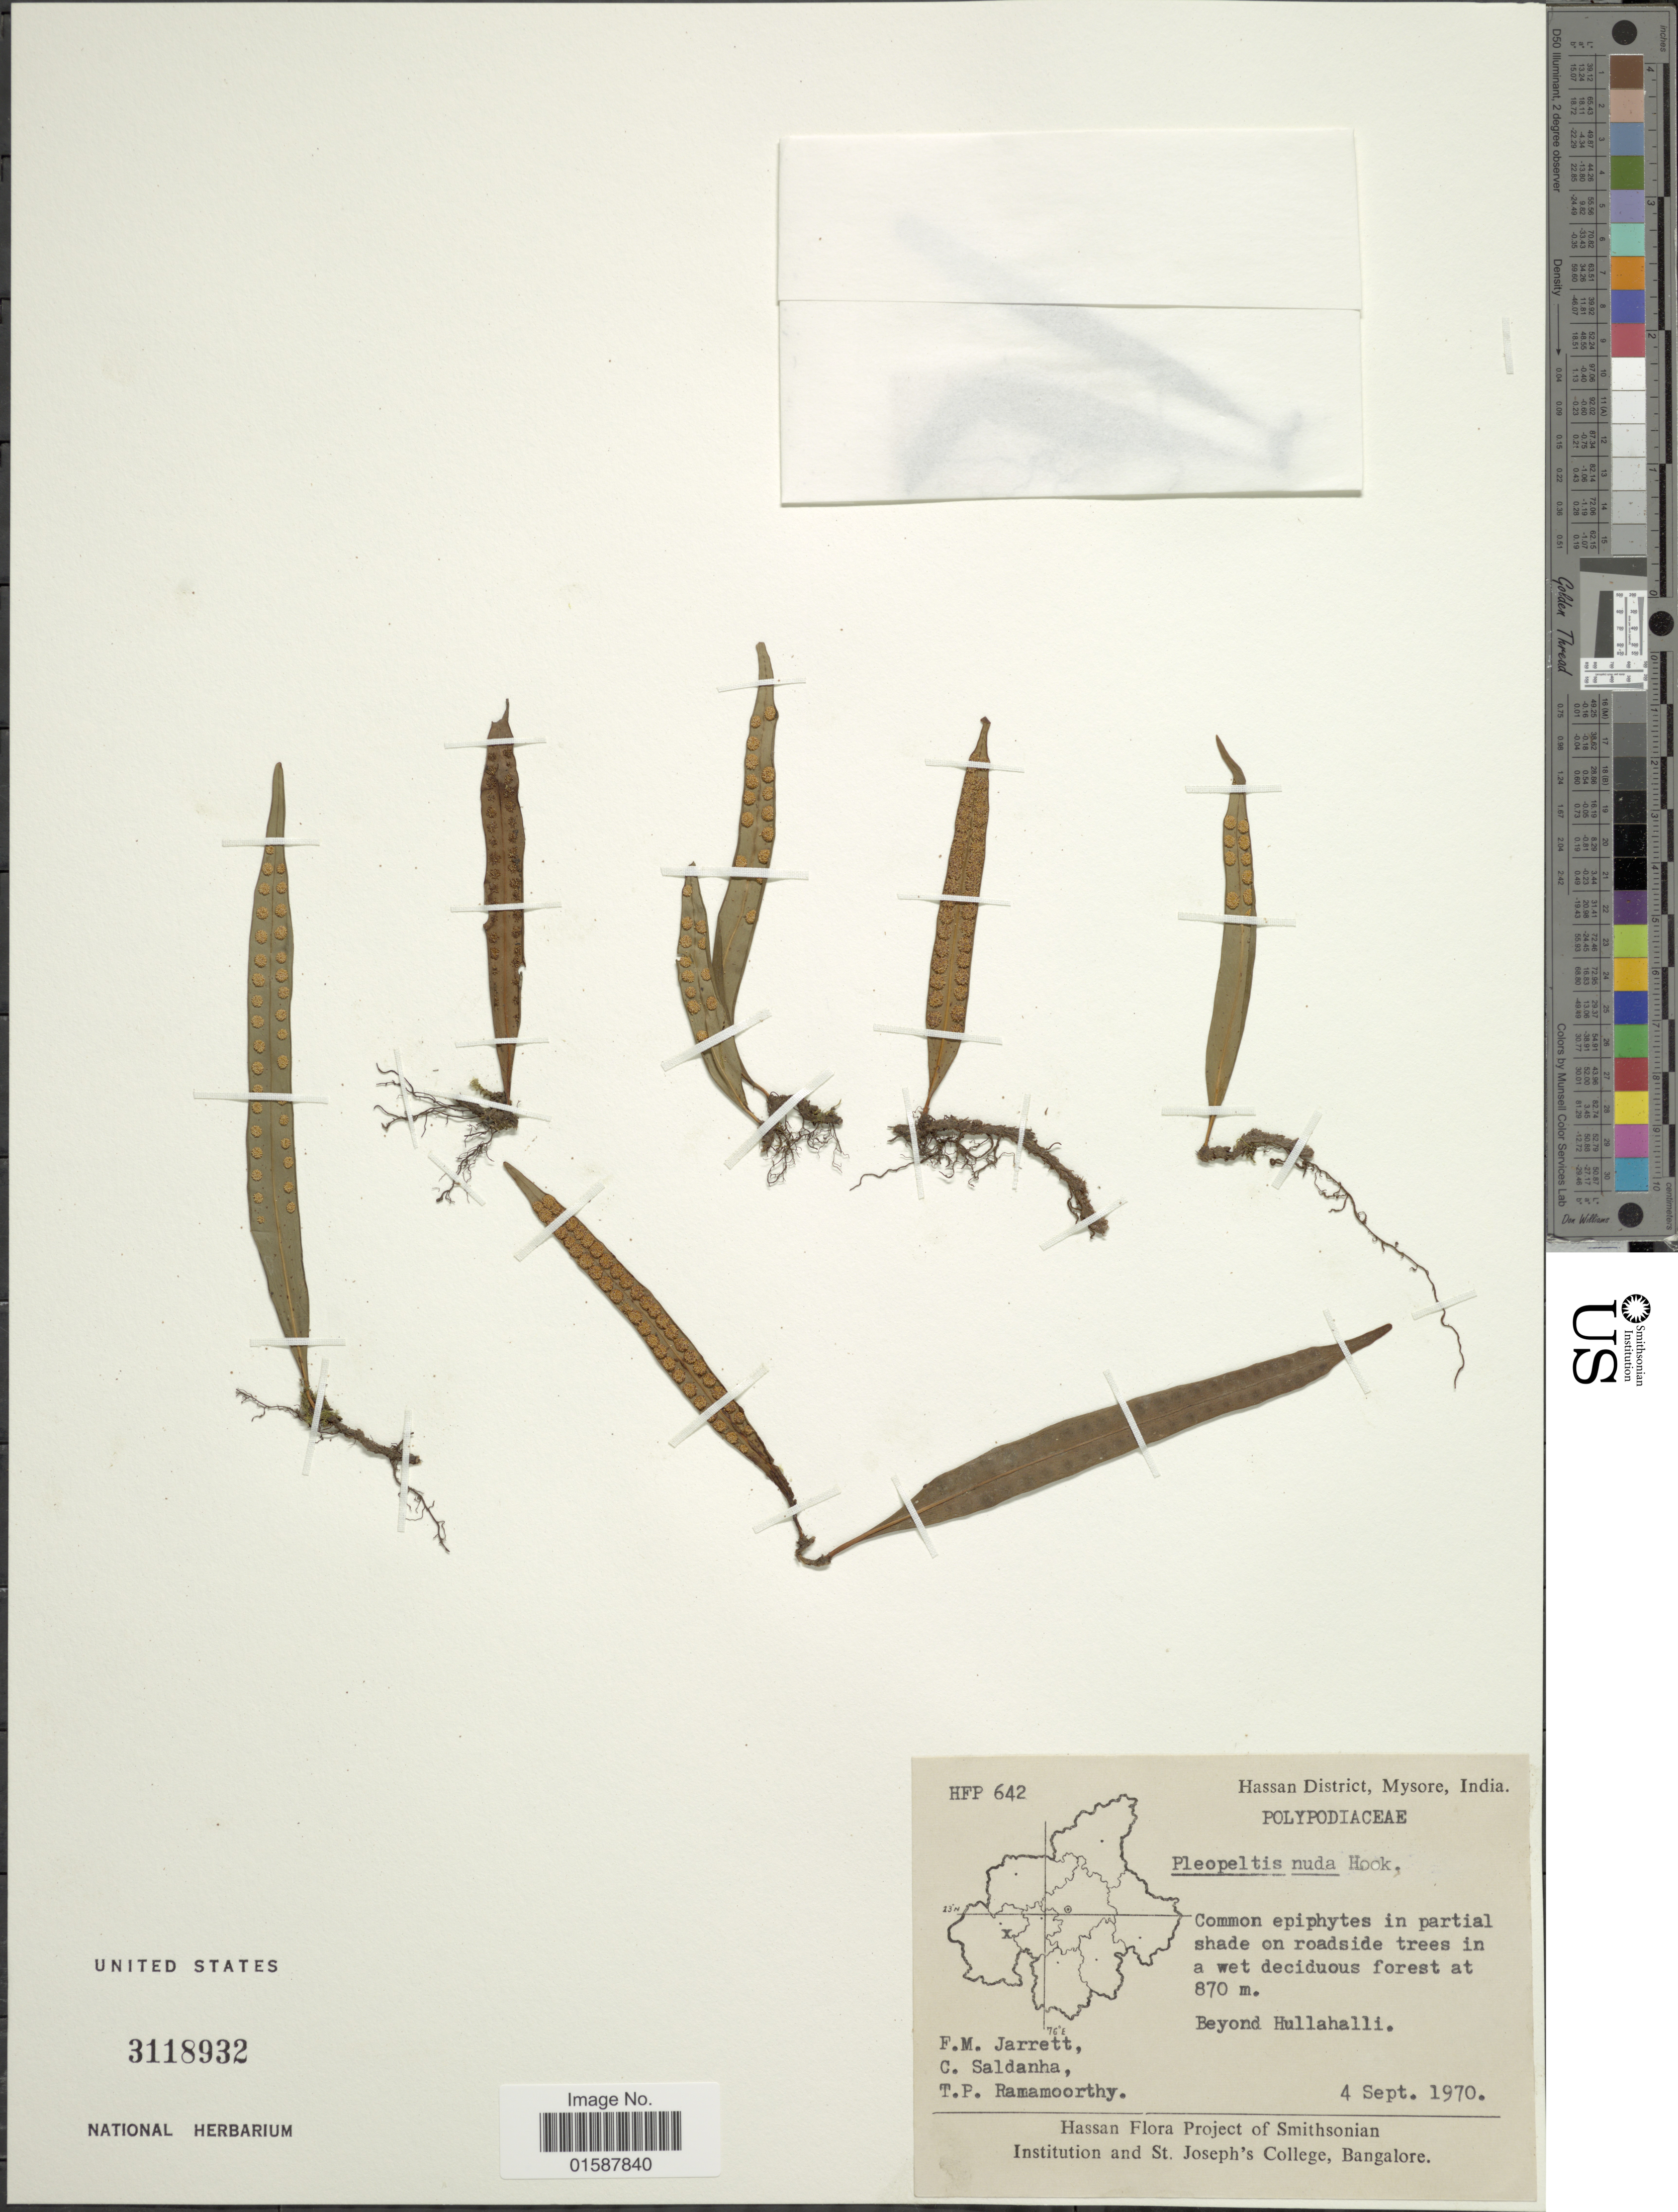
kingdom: Plantae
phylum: Tracheophyta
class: Polypodiopsida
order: Polypodiales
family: Polypodiaceae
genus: Lepisorus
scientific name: Lepisorus nuduisculum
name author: (Kunze)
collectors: F. M. Jarrett, C. Saldanha & T. P. Ramamoorthy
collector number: HFP 642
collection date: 1970-09-04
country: India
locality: Hassan District, Mysore. Beyond Hullahalli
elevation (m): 870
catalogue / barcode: US 3118932